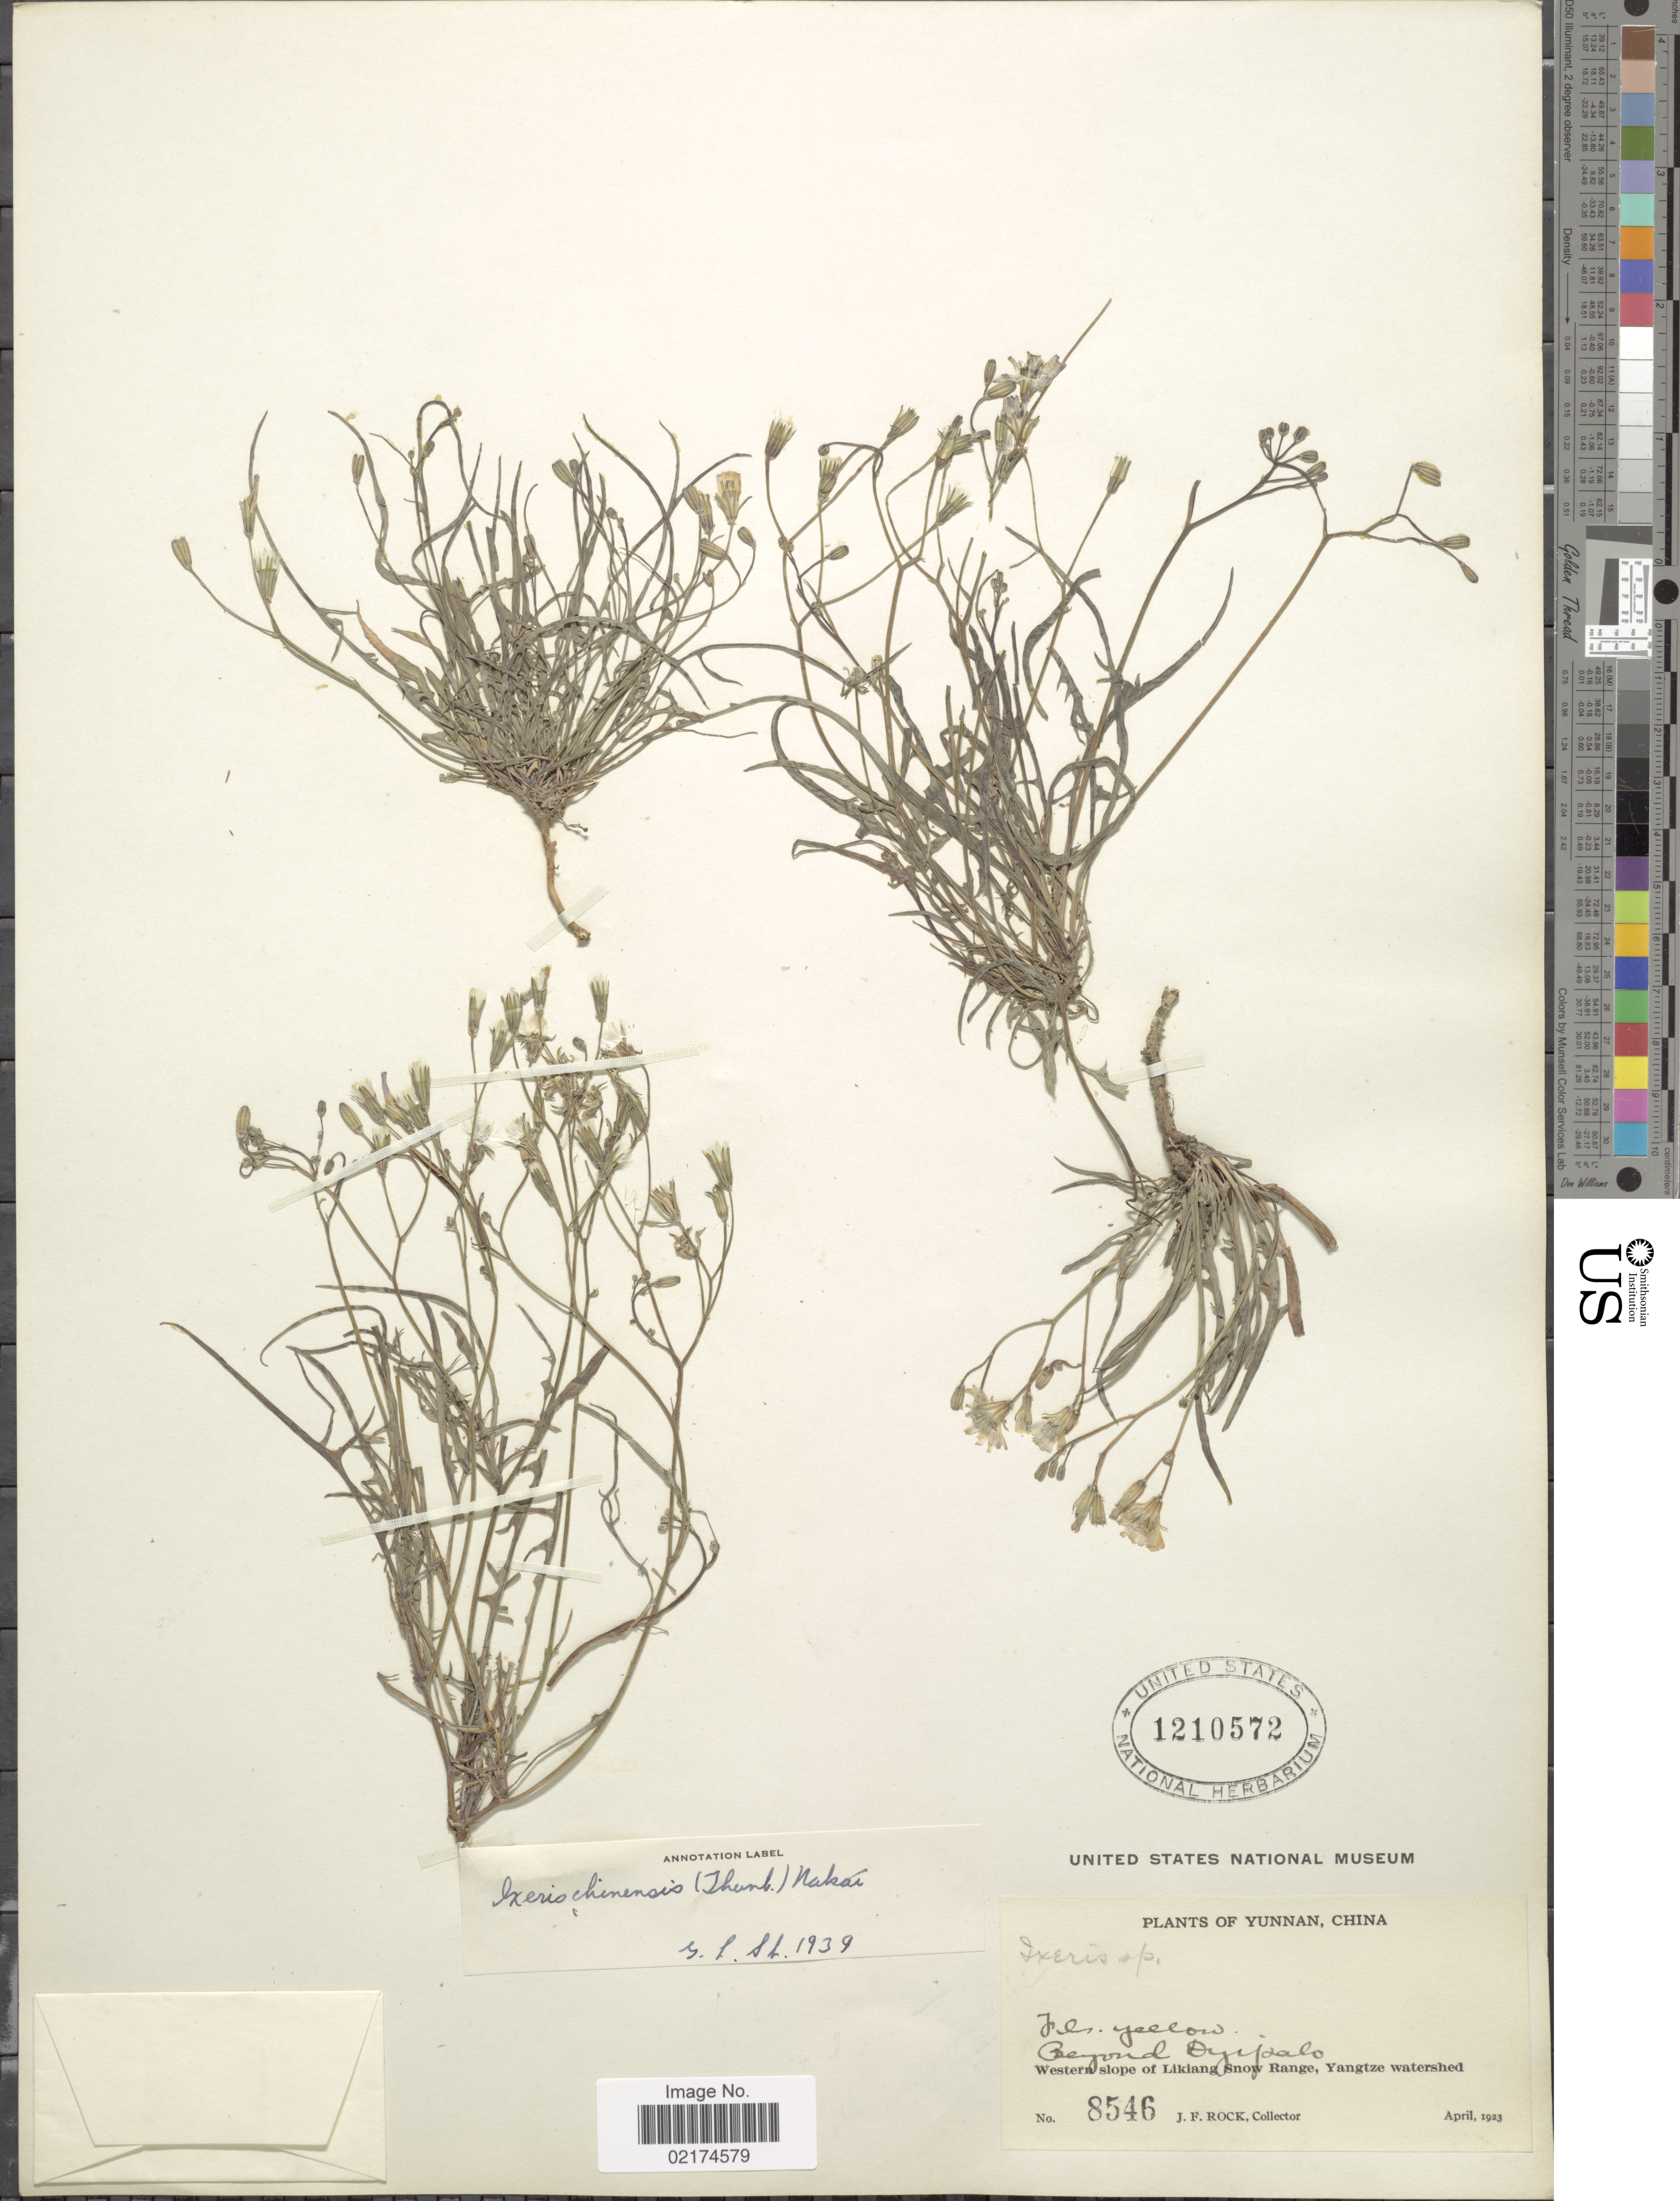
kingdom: Plantae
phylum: Tracheophyta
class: Magnoliopsida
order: Asterales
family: Asteraceae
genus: Ixeris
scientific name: Ixeris chinensis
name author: (Thunb.) Nakai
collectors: J. Rock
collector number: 8546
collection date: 1923-04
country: China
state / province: Yunnan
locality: Beyond Dyipalo, Western slope of Likiang Snow Range, Yangtze watershed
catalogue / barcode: US 1210572